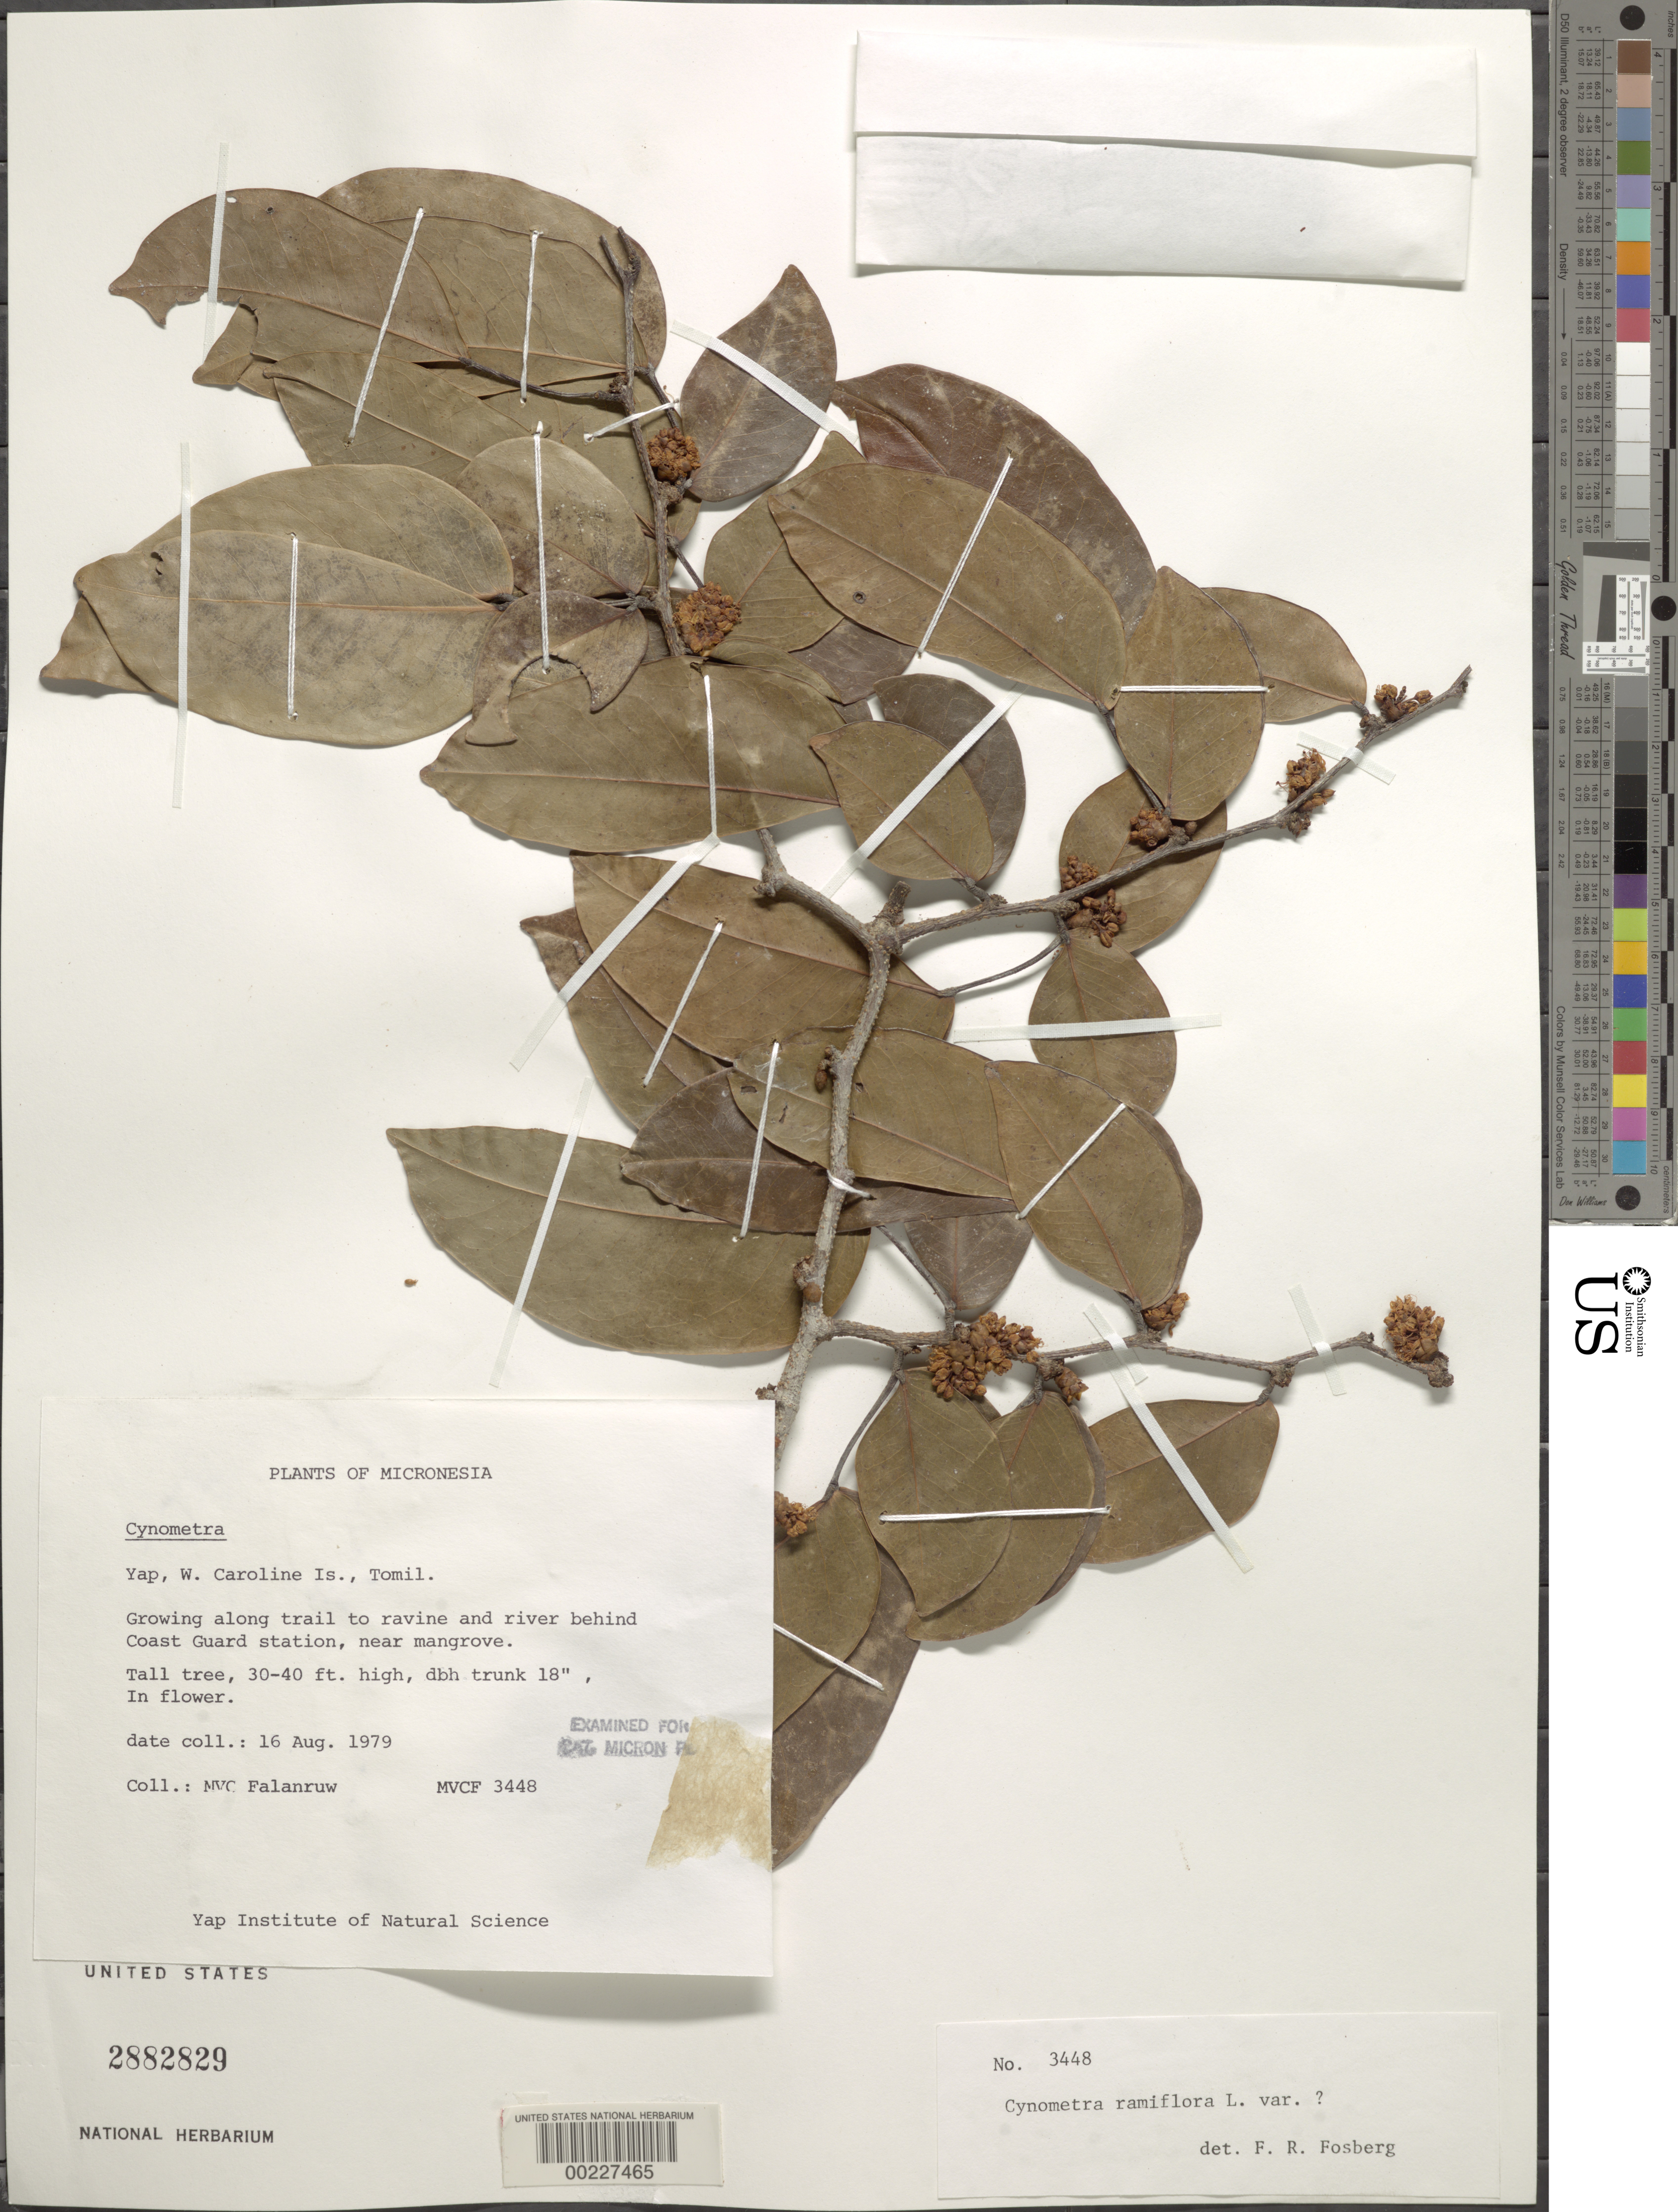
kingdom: Plantae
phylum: Tracheophyta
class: Magnoliopsida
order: Fabales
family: Fabaceae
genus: Cynometra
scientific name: Cynometra ramiflora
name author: L.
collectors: M. V. Falanruw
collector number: Mvcf 3448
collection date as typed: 16 Aug 1979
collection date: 1979-08-16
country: Micronesia, Federated States of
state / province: Yap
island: Gagil-Tamil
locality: Tomil, growing along trail to ravine and river behind coast guard station, near mangrove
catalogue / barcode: US 2882829